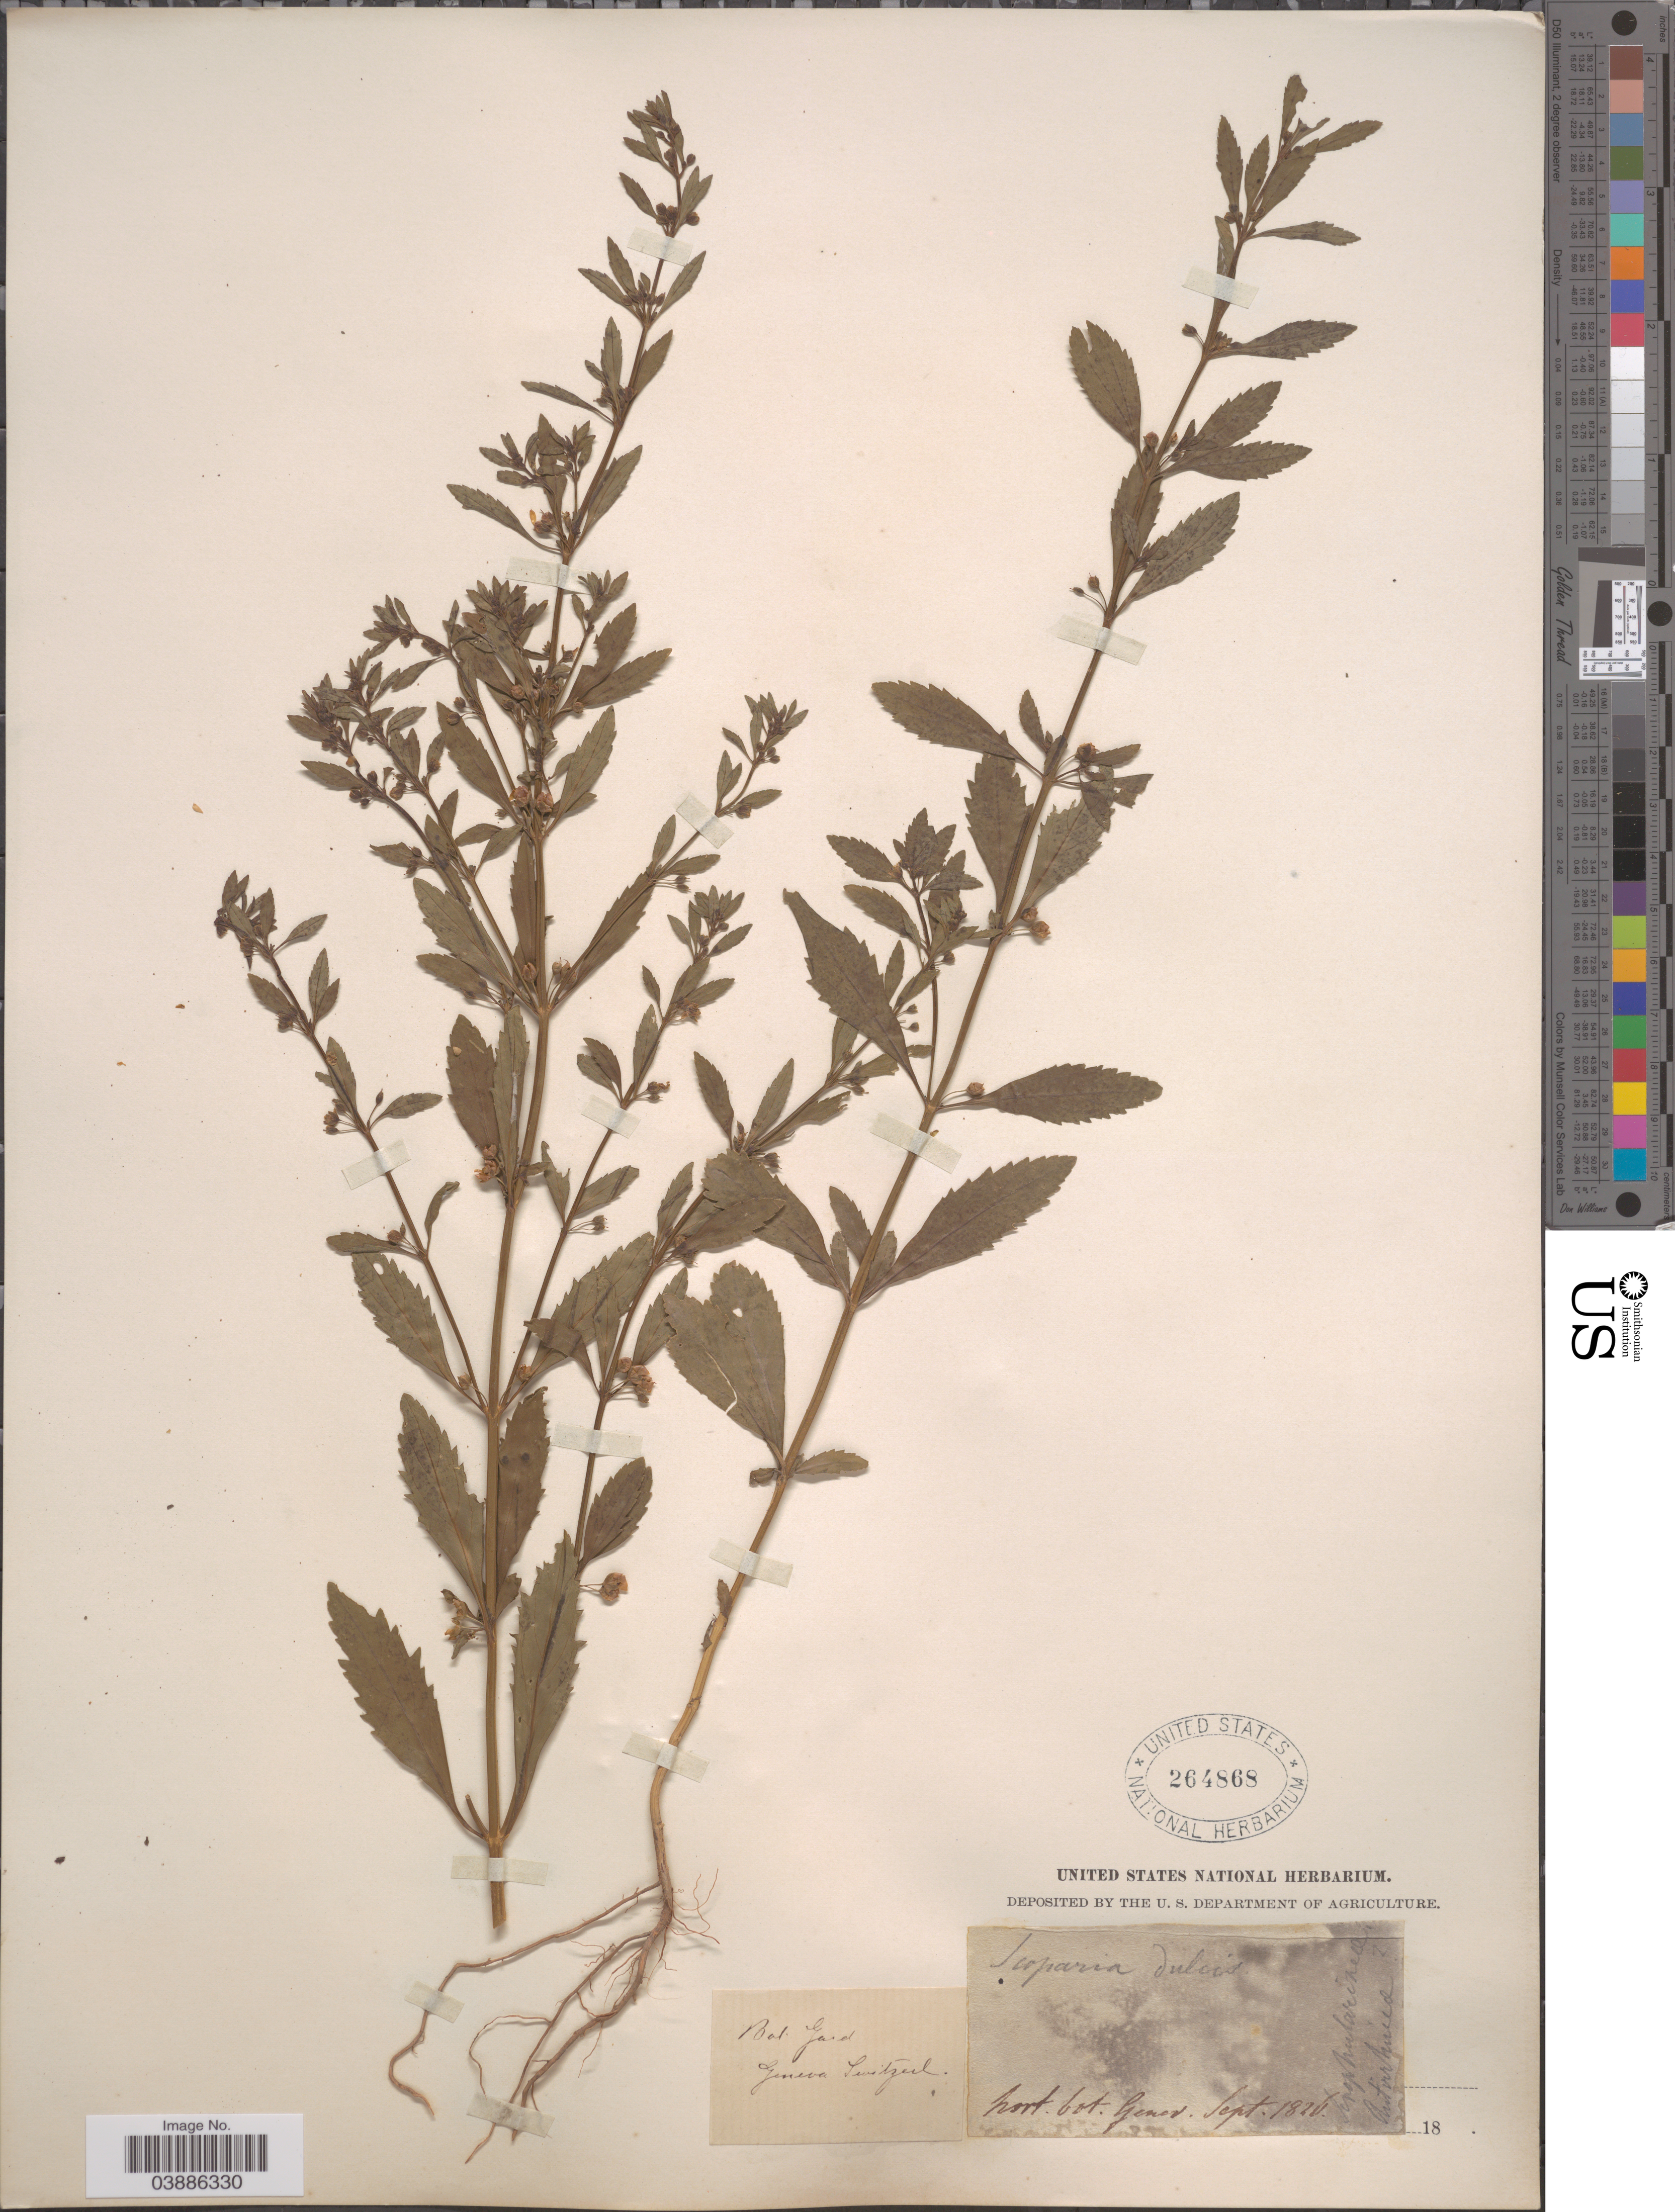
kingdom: Plantae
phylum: Tracheophyta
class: Magnoliopsida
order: Lamiales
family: Plantaginaceae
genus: Scoparia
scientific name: Scoparia dulcis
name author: L.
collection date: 1826-09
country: Switzerland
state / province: Genève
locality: Hort. bot. Garden.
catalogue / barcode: US 264868